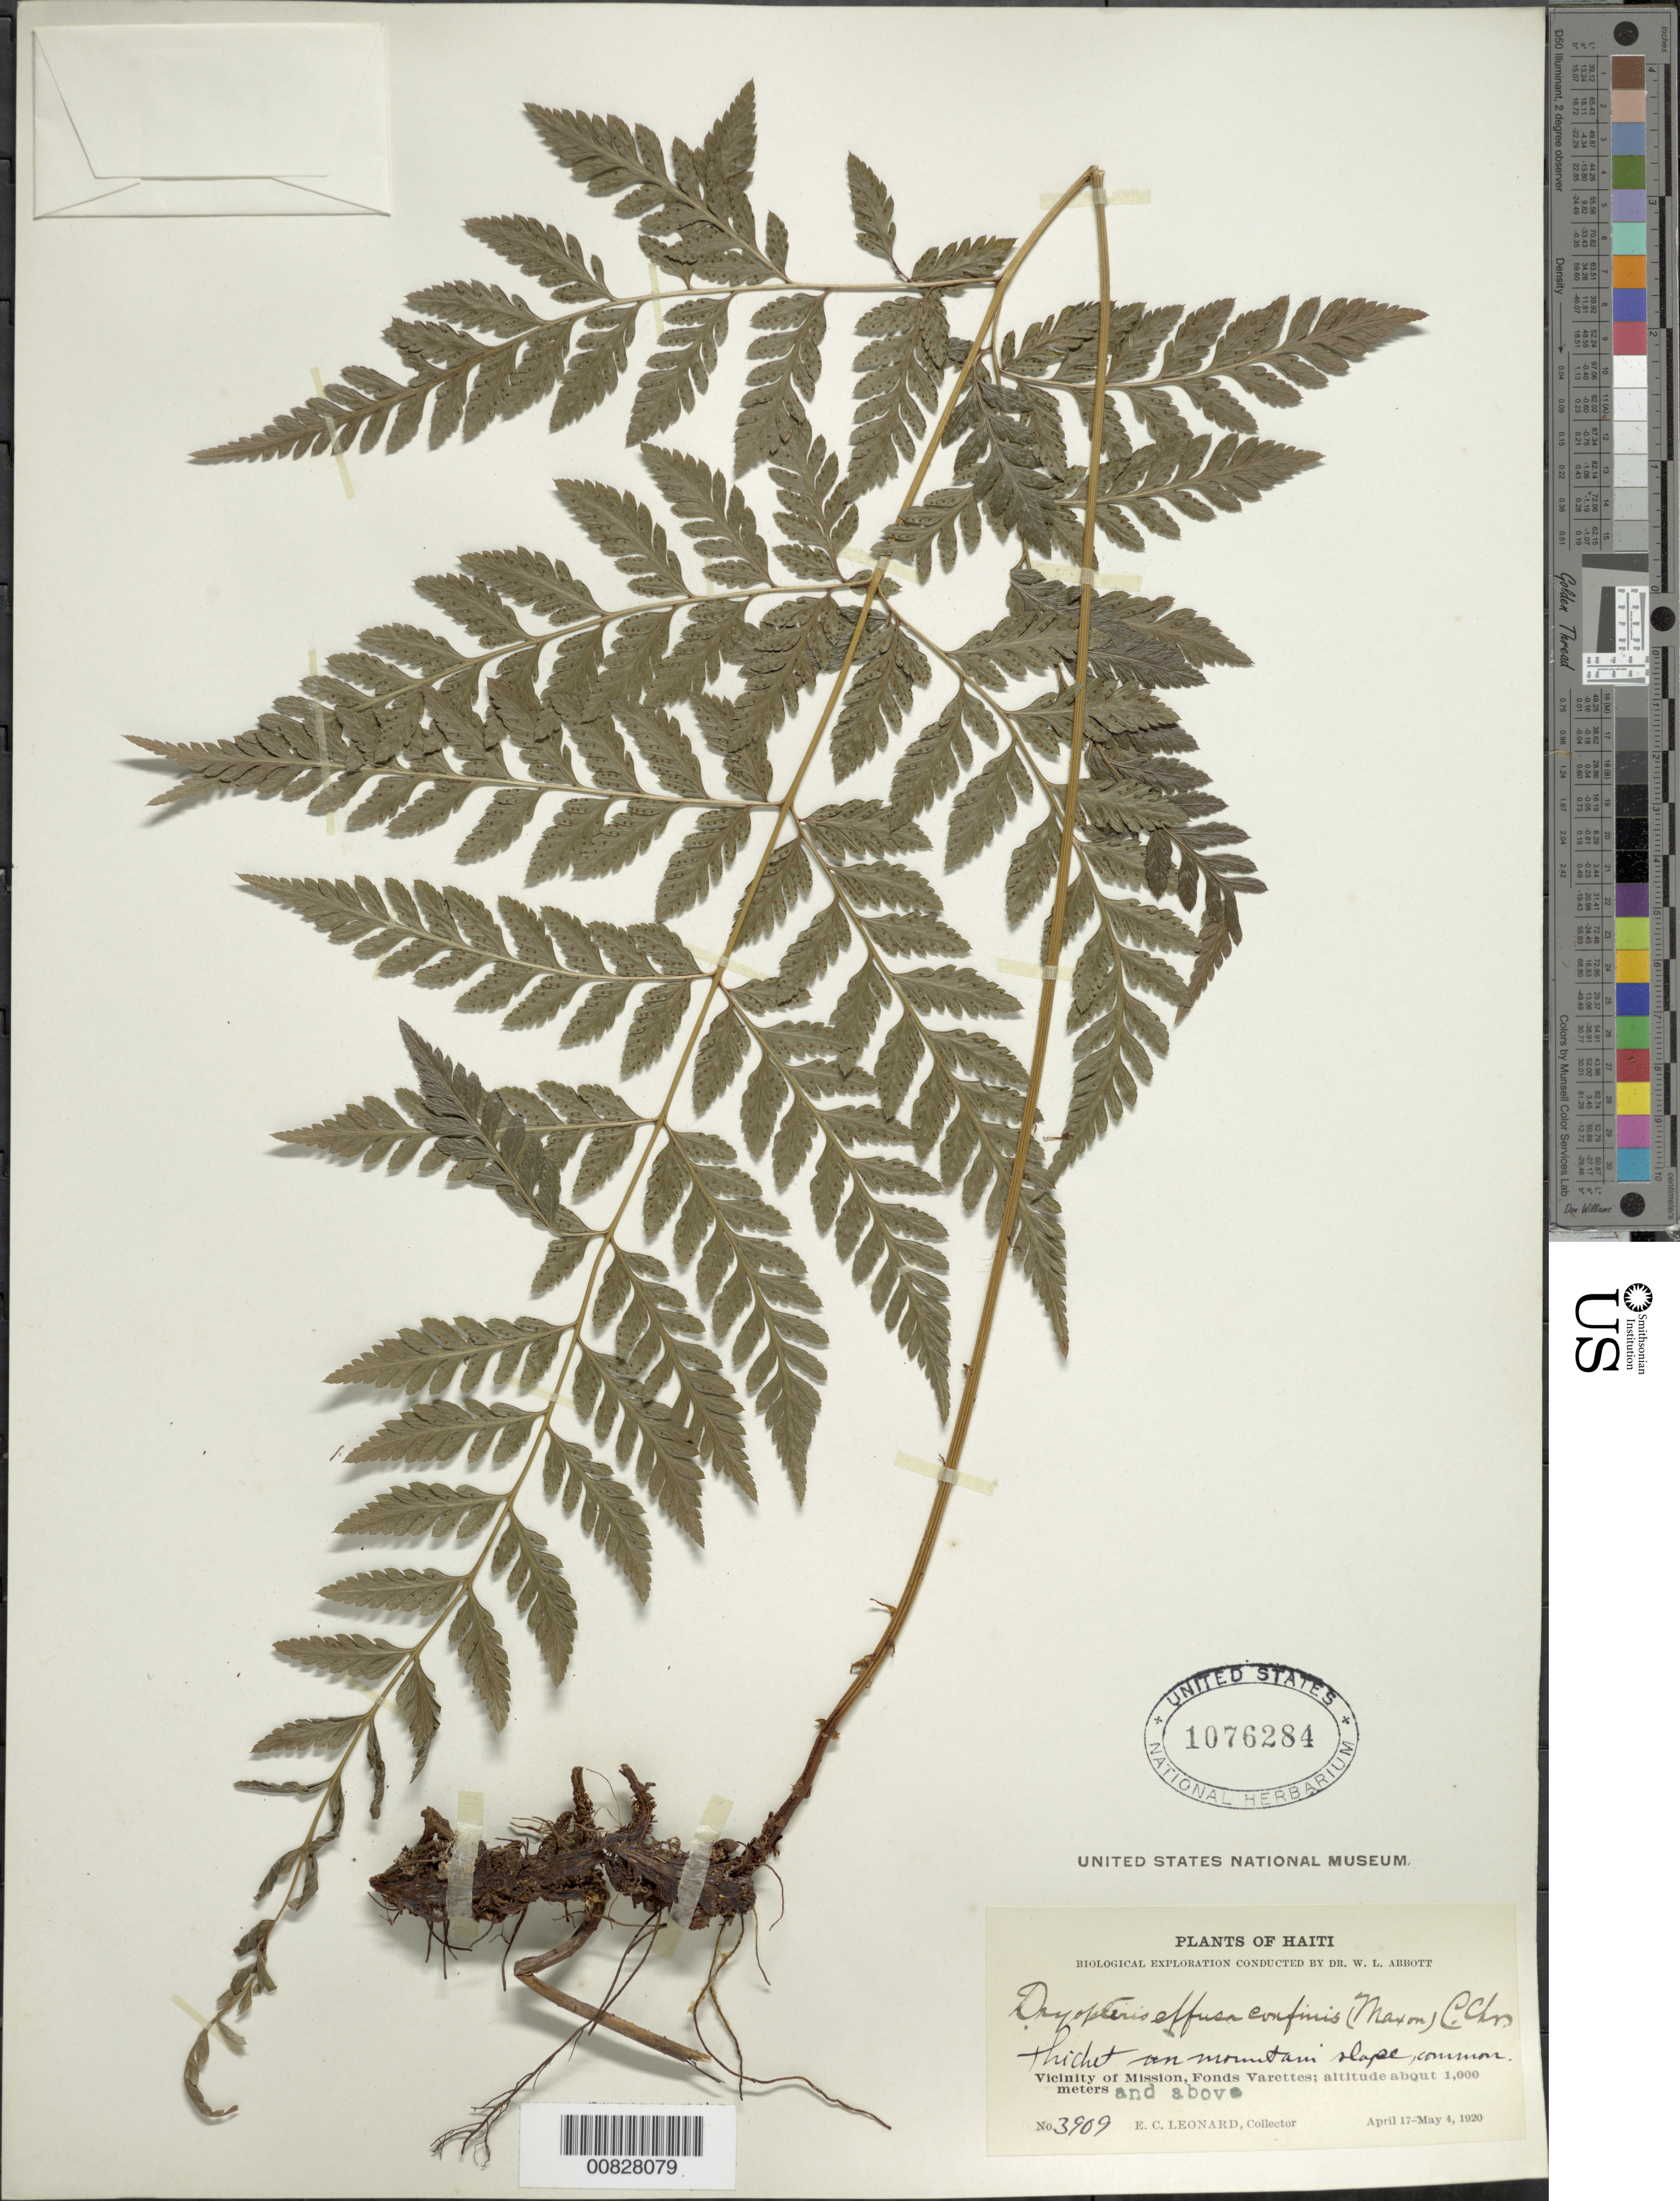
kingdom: Plantae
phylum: Tracheophyta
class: Polypodiopsida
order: Polypodiales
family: Dryopteridaceae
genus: Parapolystichum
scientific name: Parapolystichum confine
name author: (Maxon ex C. Chr.) Labiak et al.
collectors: E. C. Leonard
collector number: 3909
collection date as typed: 17 Apr 1920 to 04 May 1920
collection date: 1920-04-17/1920-05-04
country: Haiti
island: Hispaniola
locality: Fonds Varettes, vicinity Mission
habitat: Thicket on mountain slope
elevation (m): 1000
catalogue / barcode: US 1076284